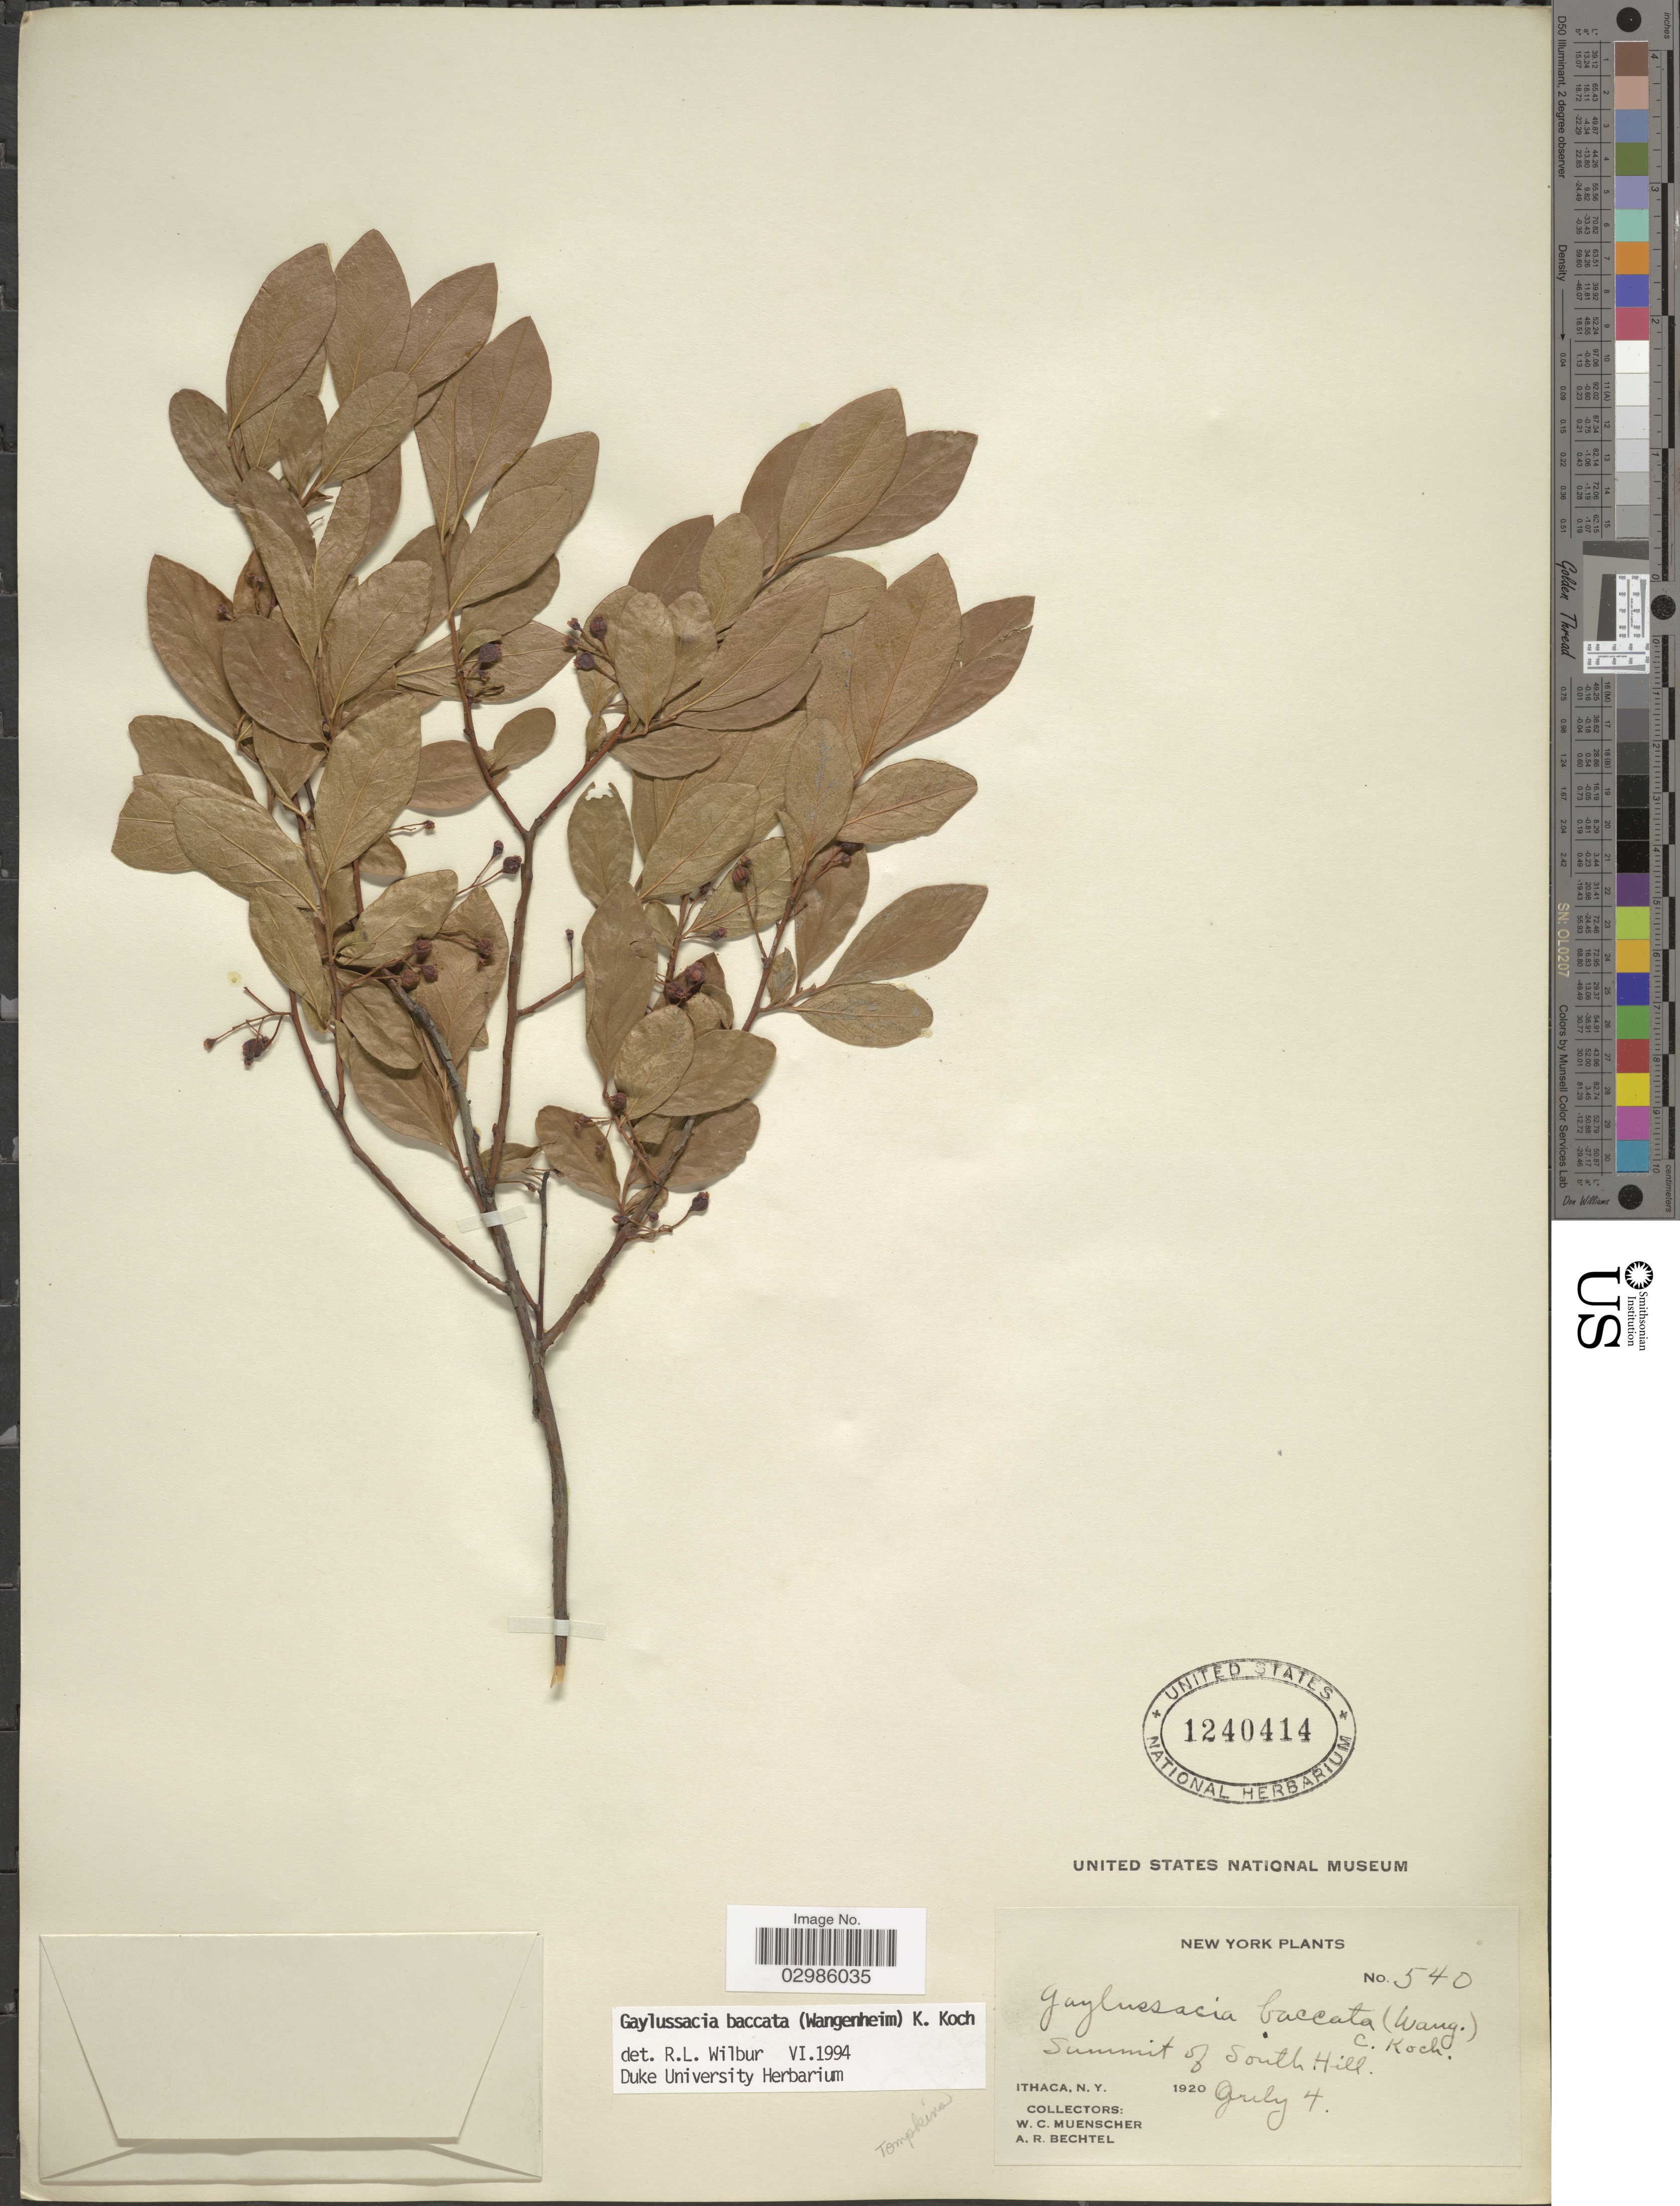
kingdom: Plantae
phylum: Tracheophyta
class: Magnoliopsida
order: Ericales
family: Ericaceae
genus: Gaylussacia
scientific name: Gaylussacia baccata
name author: (Wangenh.) K. Koch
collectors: W. Muenscher & A. Bechtel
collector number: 540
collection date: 1920-07-04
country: United States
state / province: New York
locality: Summit of South Hill. Ithaca.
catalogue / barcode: US 1240414